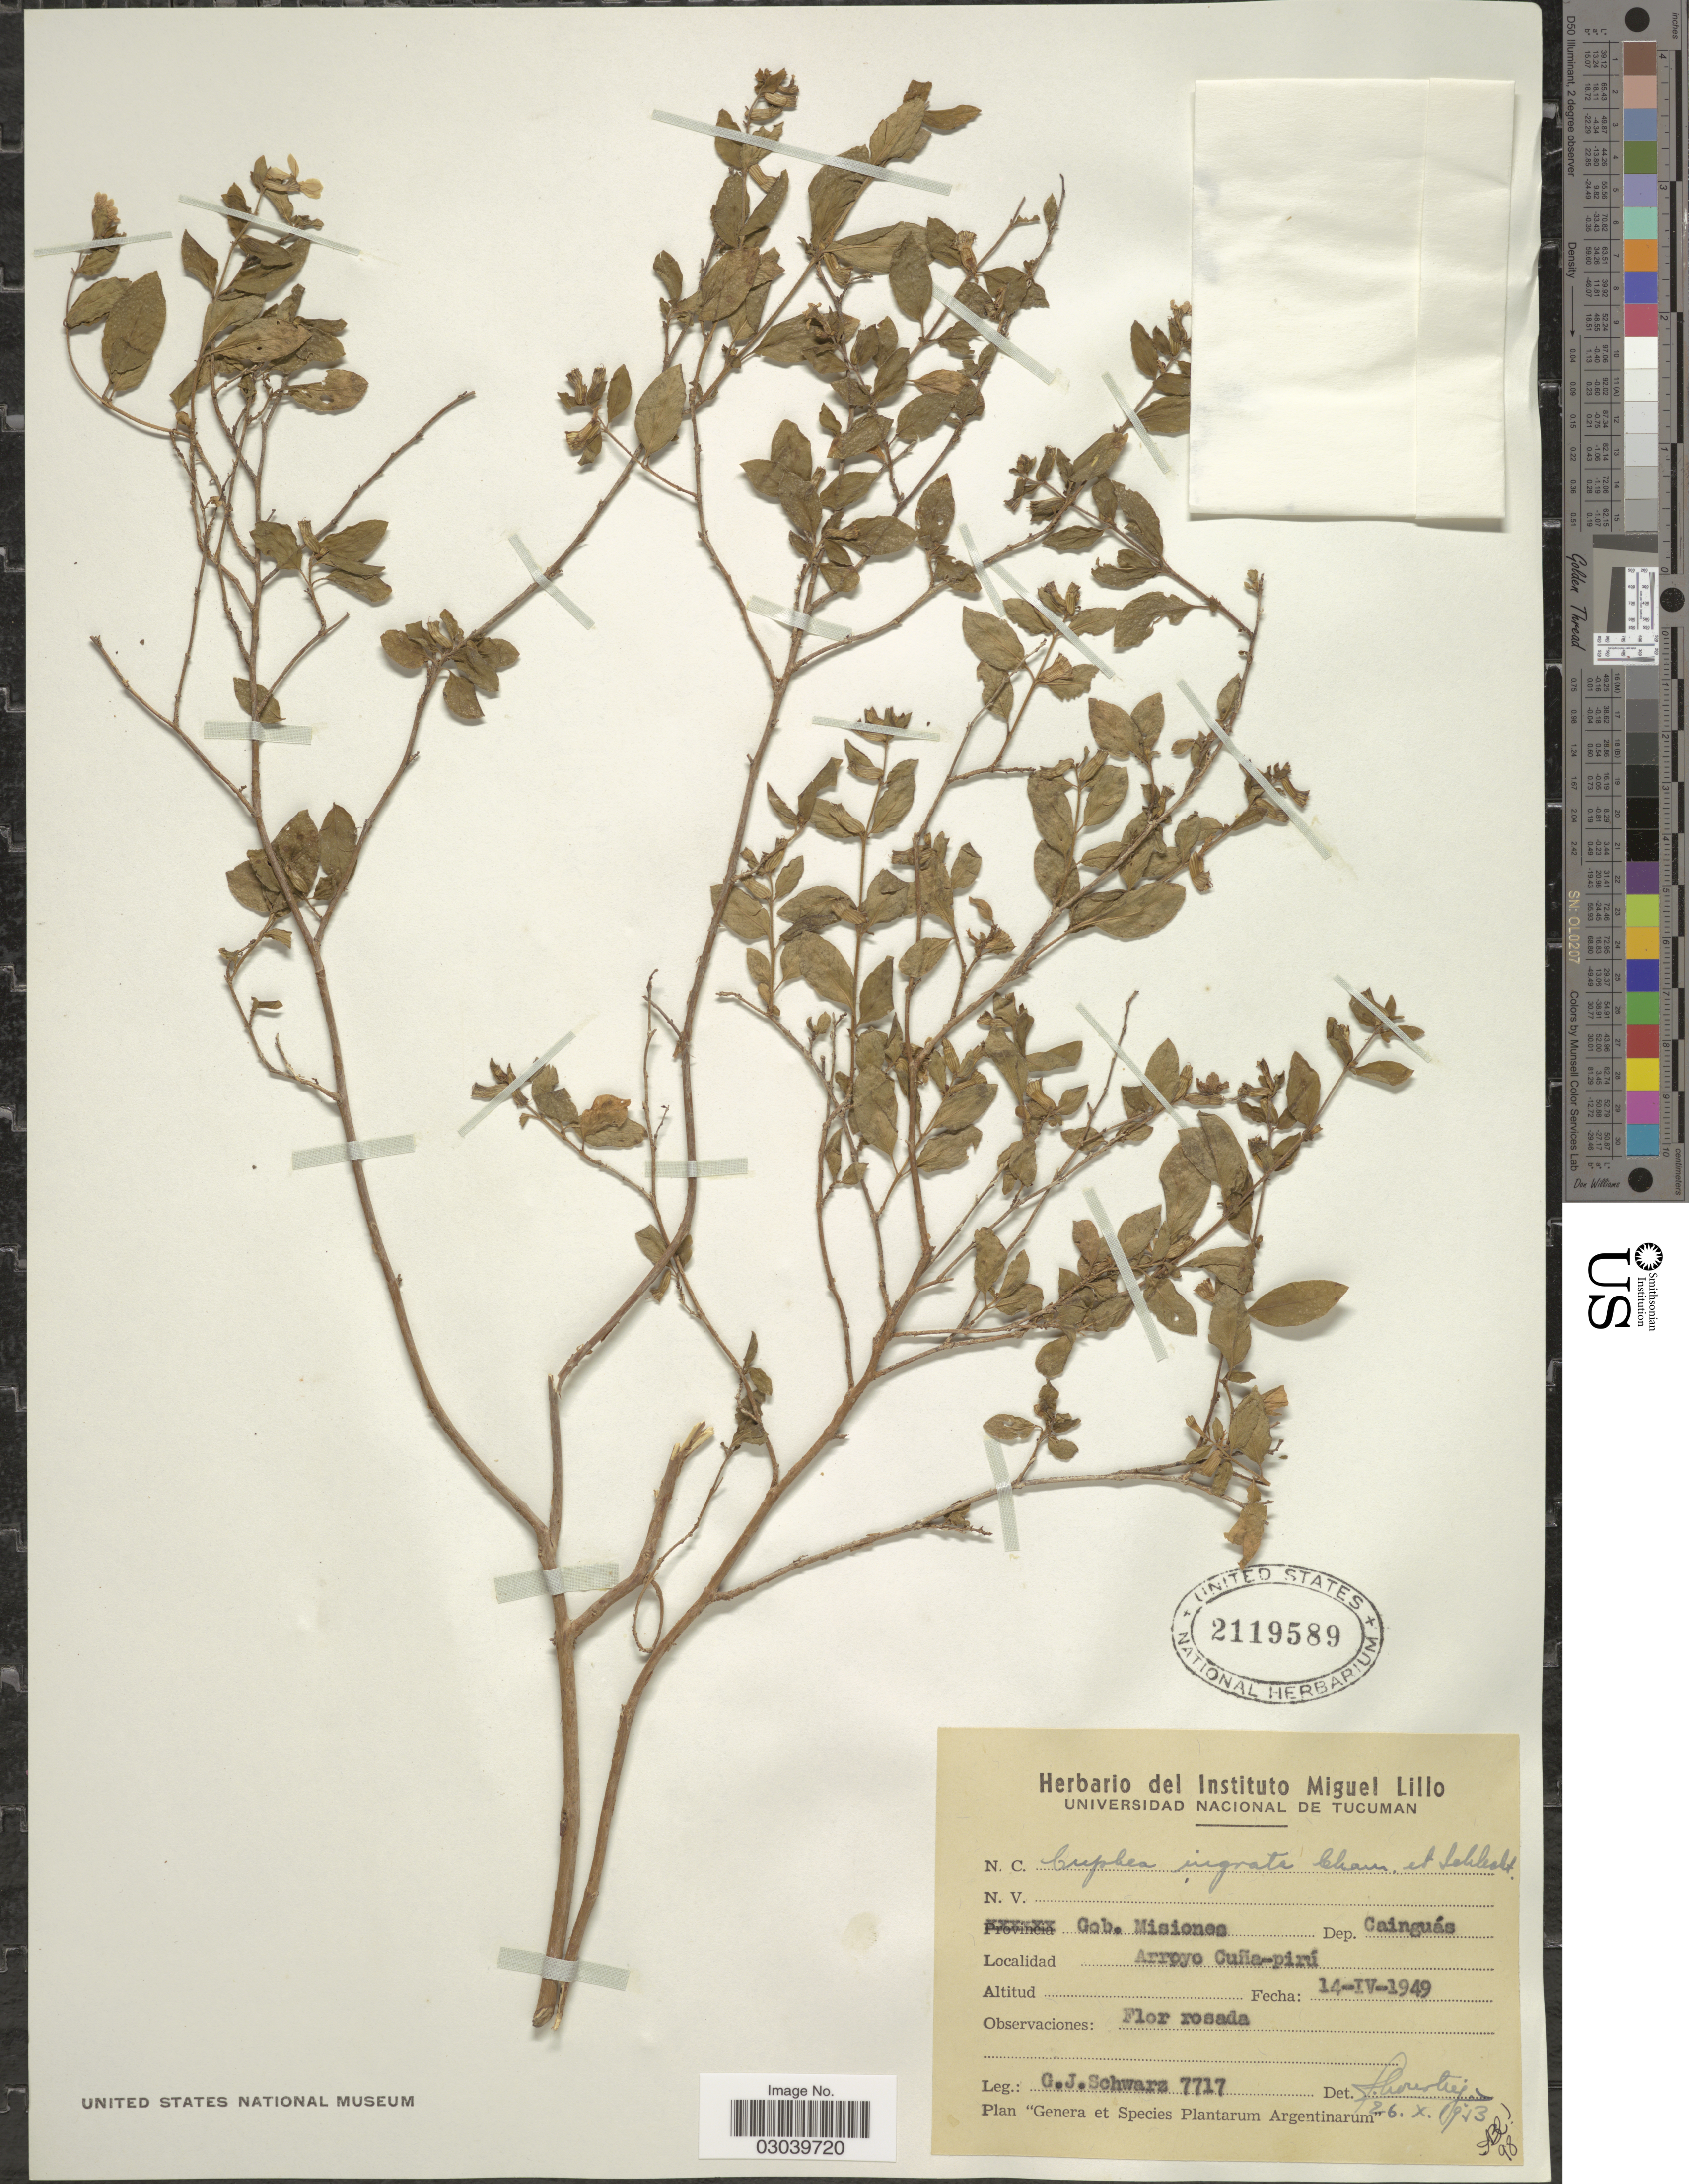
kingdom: Plantae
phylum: Tracheophyta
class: Magnoliopsida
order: Myrtales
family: Lythraceae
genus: Cuphea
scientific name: Cuphea ingrata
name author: Cham. & Schltdl.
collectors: G. J. Schwarz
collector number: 7717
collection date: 1949-04-14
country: Argentina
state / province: Misiones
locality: Gob. Misiones. Dep. Cainguás. Arroyo Cuña-pirú.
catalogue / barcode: US 2119589